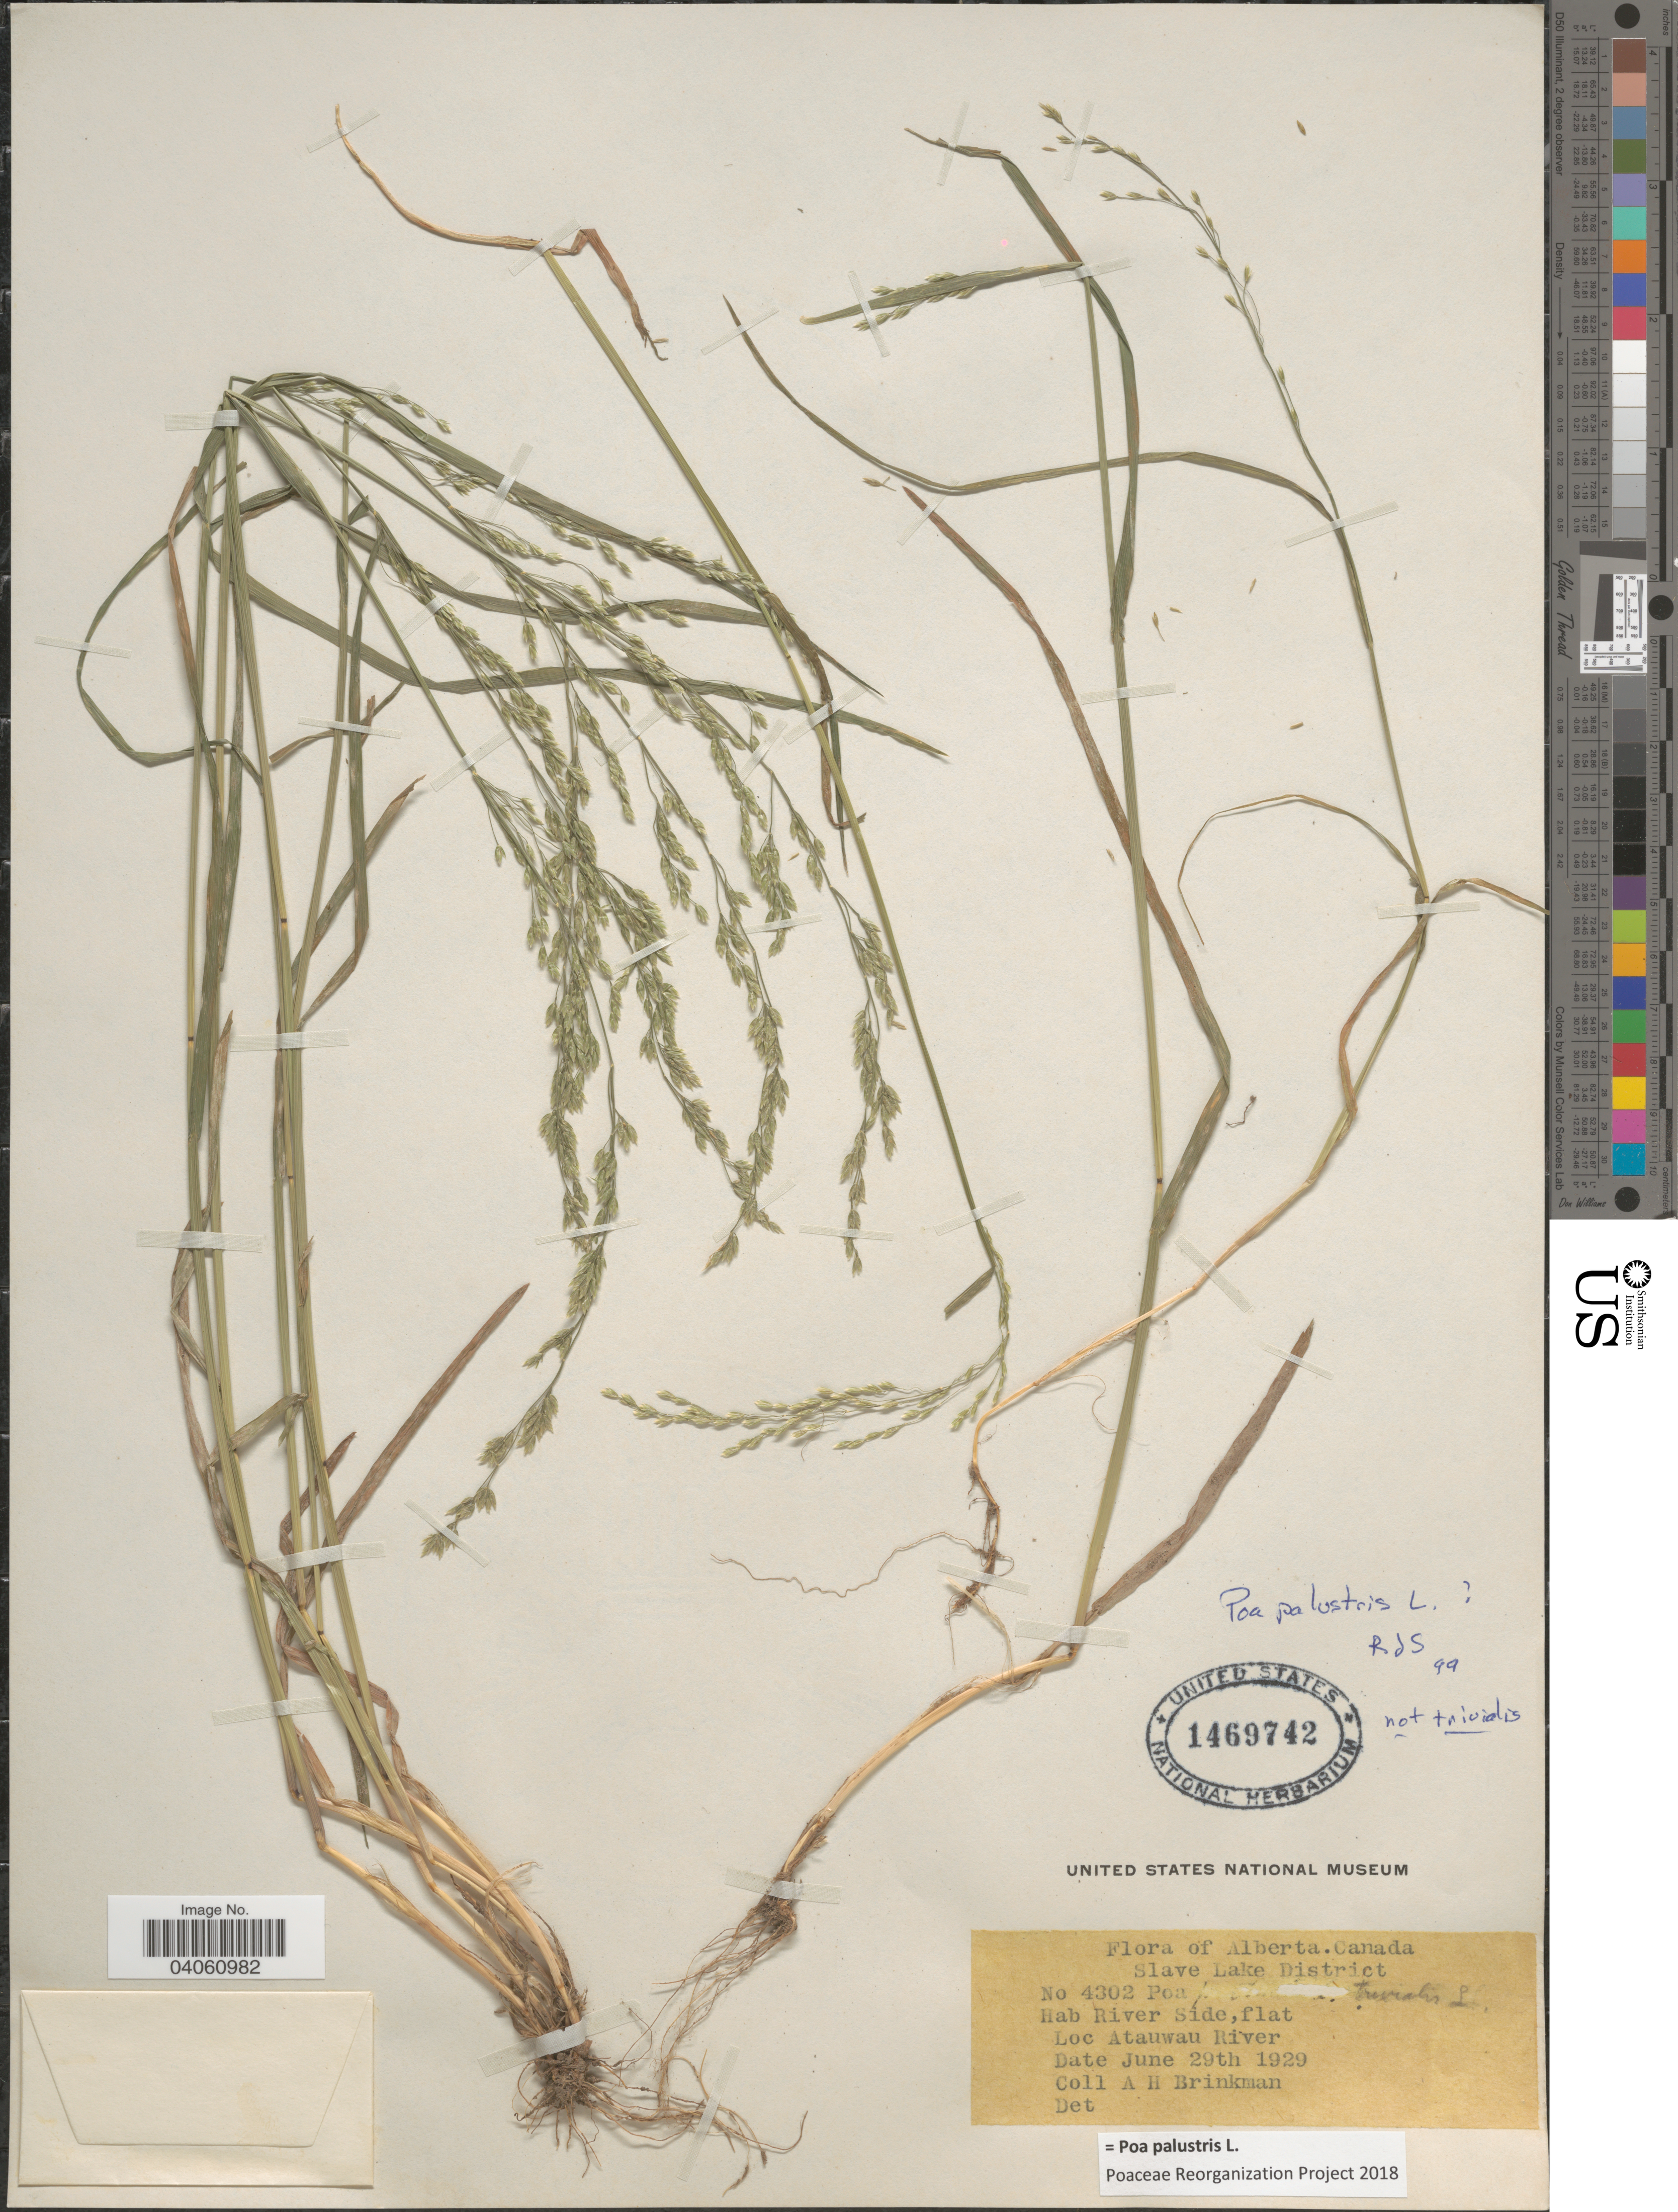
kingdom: Plantae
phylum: Tracheophyta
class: Liliopsida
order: Poales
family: Poaceae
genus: Poa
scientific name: Poa palustris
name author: L.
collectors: A. Brinkman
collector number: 4302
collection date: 1929-06-29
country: Canada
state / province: Alberta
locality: Slave Lake District. Atauwau River.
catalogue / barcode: US 1469742